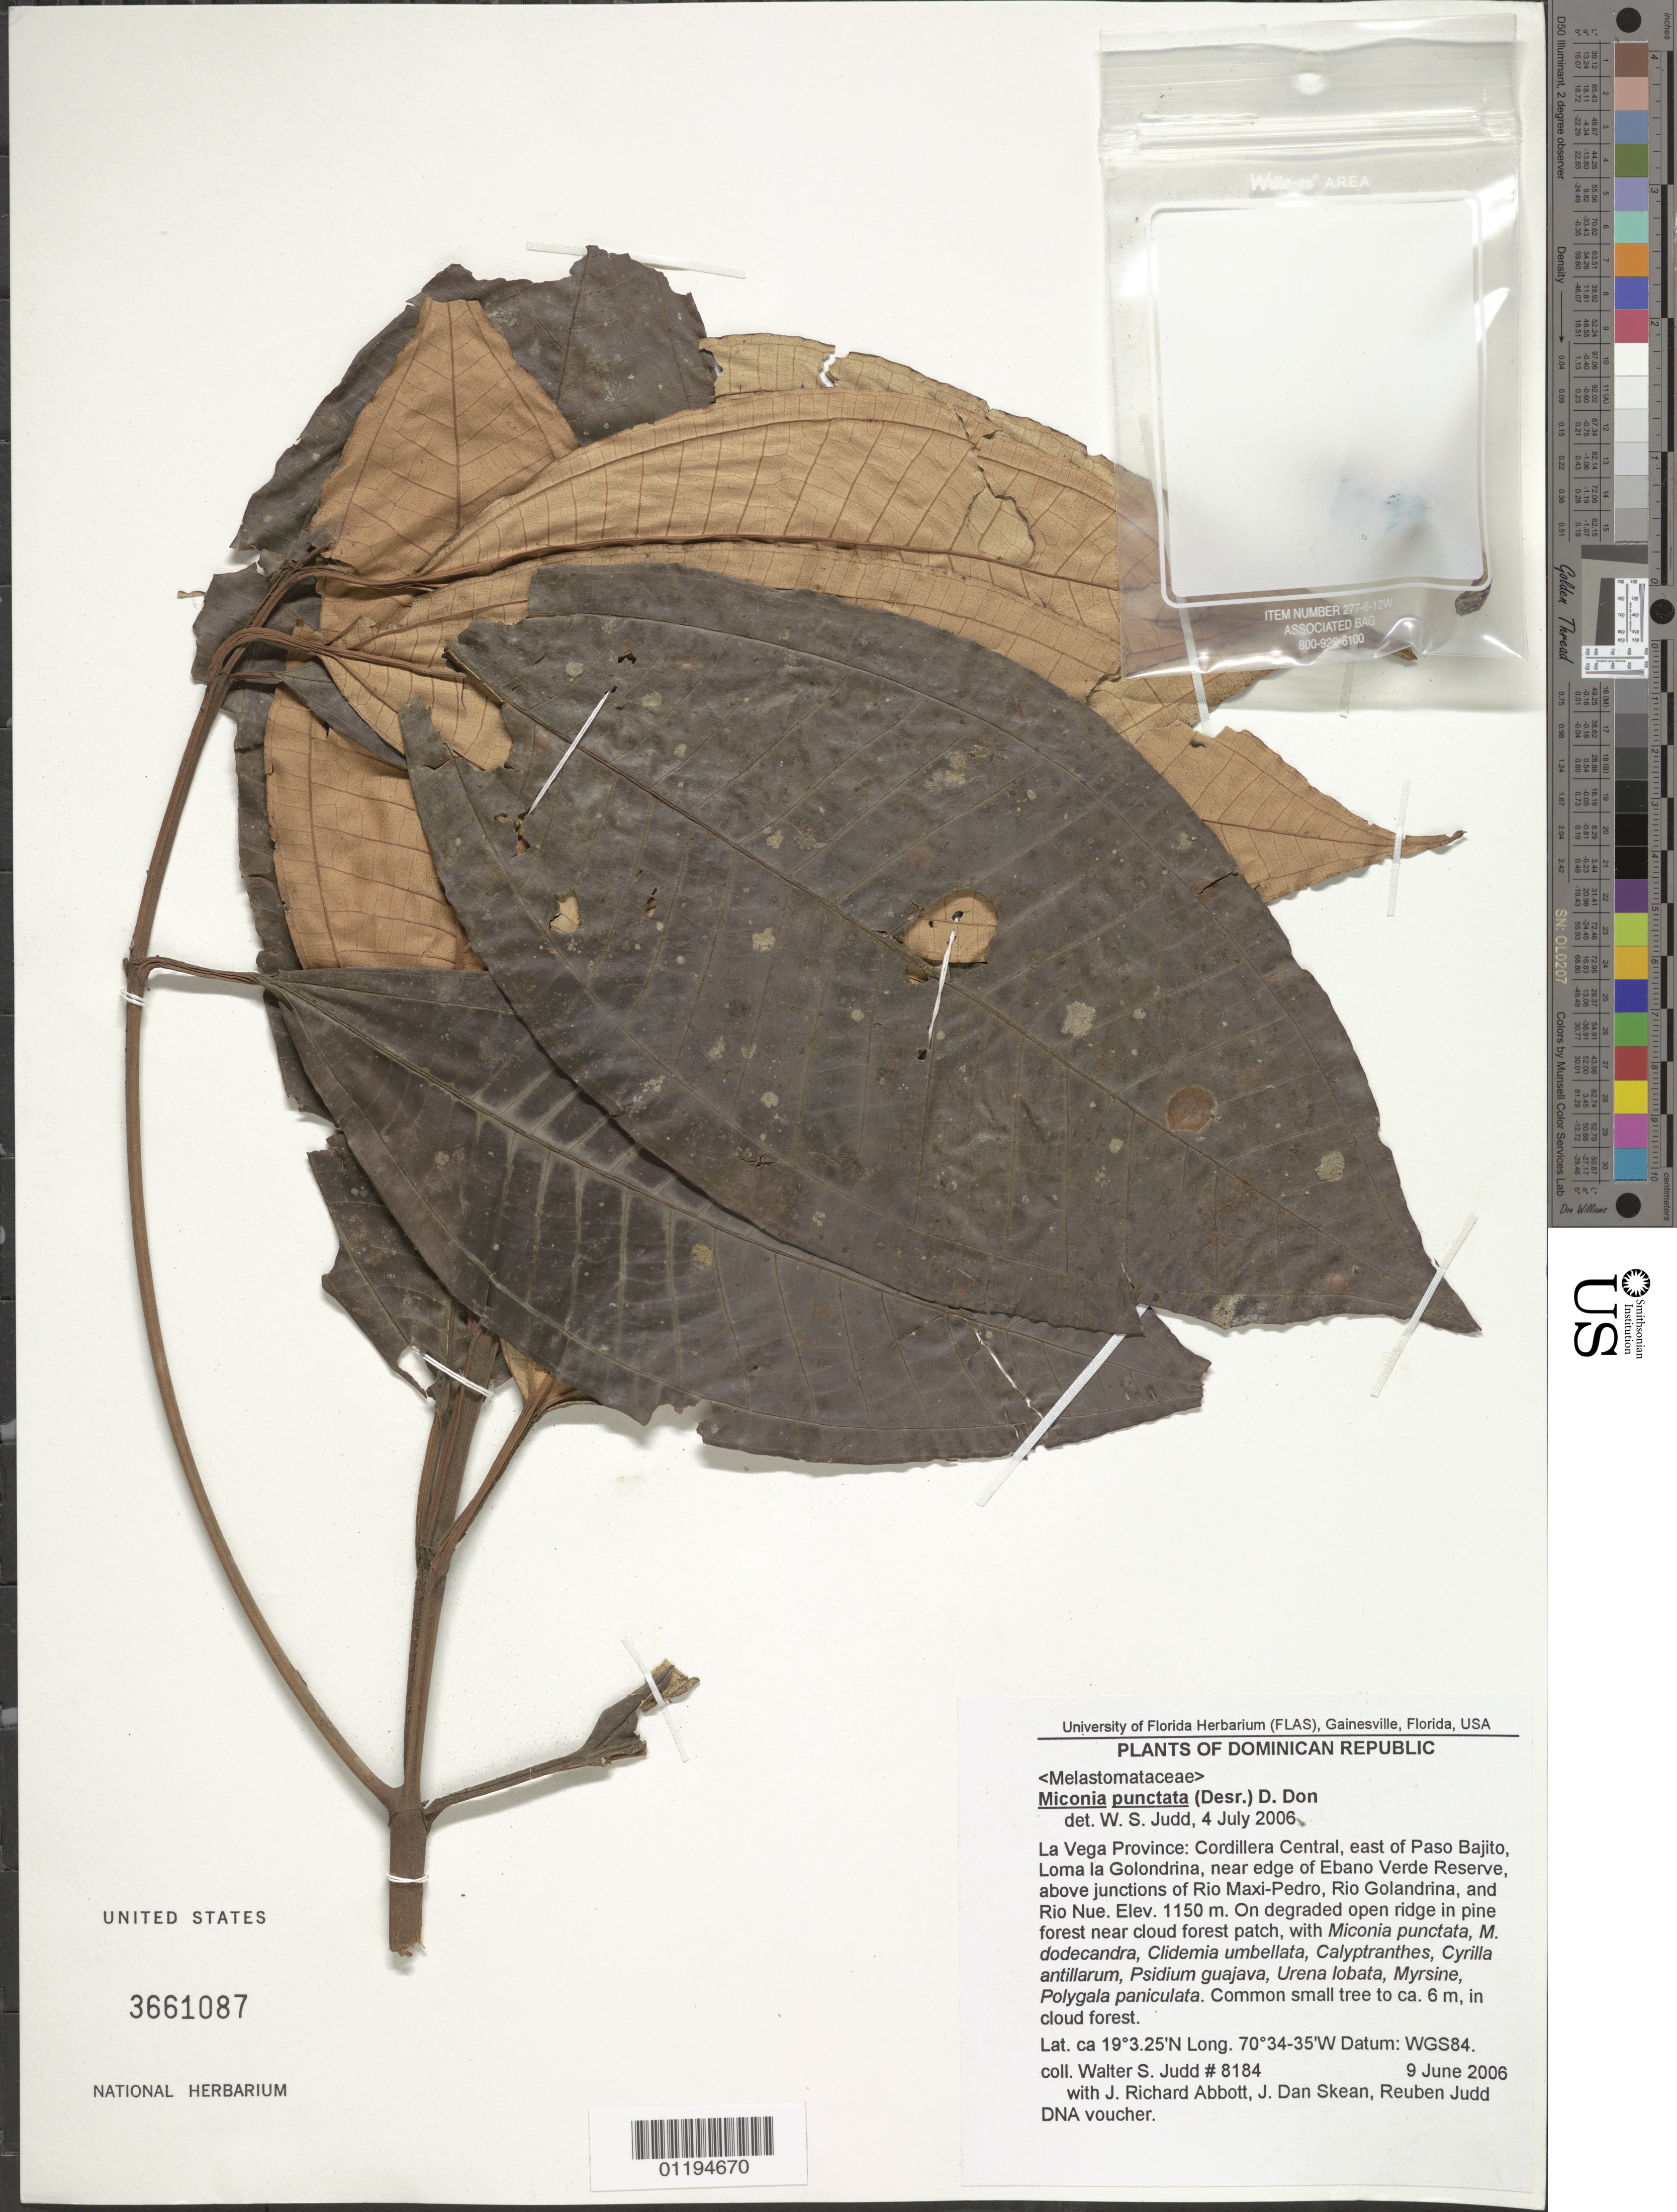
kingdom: Plantae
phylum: Tracheophyta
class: Magnoliopsida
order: Myrtales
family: Melastomataceae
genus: Miconia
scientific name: Miconia punctata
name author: (Desr.) D. Don ex DC.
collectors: W. S. Judd, J. R. Abbott, J. Skean & R. Judd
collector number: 8184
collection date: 2006-06-09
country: Dominican Republic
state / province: La Vega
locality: E of Paso Bajito, Loma la Golondrina, near edge of Ebano Verde Reserve above junctions of Rio Maxi-Pedro, Rio Golondrina, and Rio Nue.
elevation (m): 1150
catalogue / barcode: US 3661087